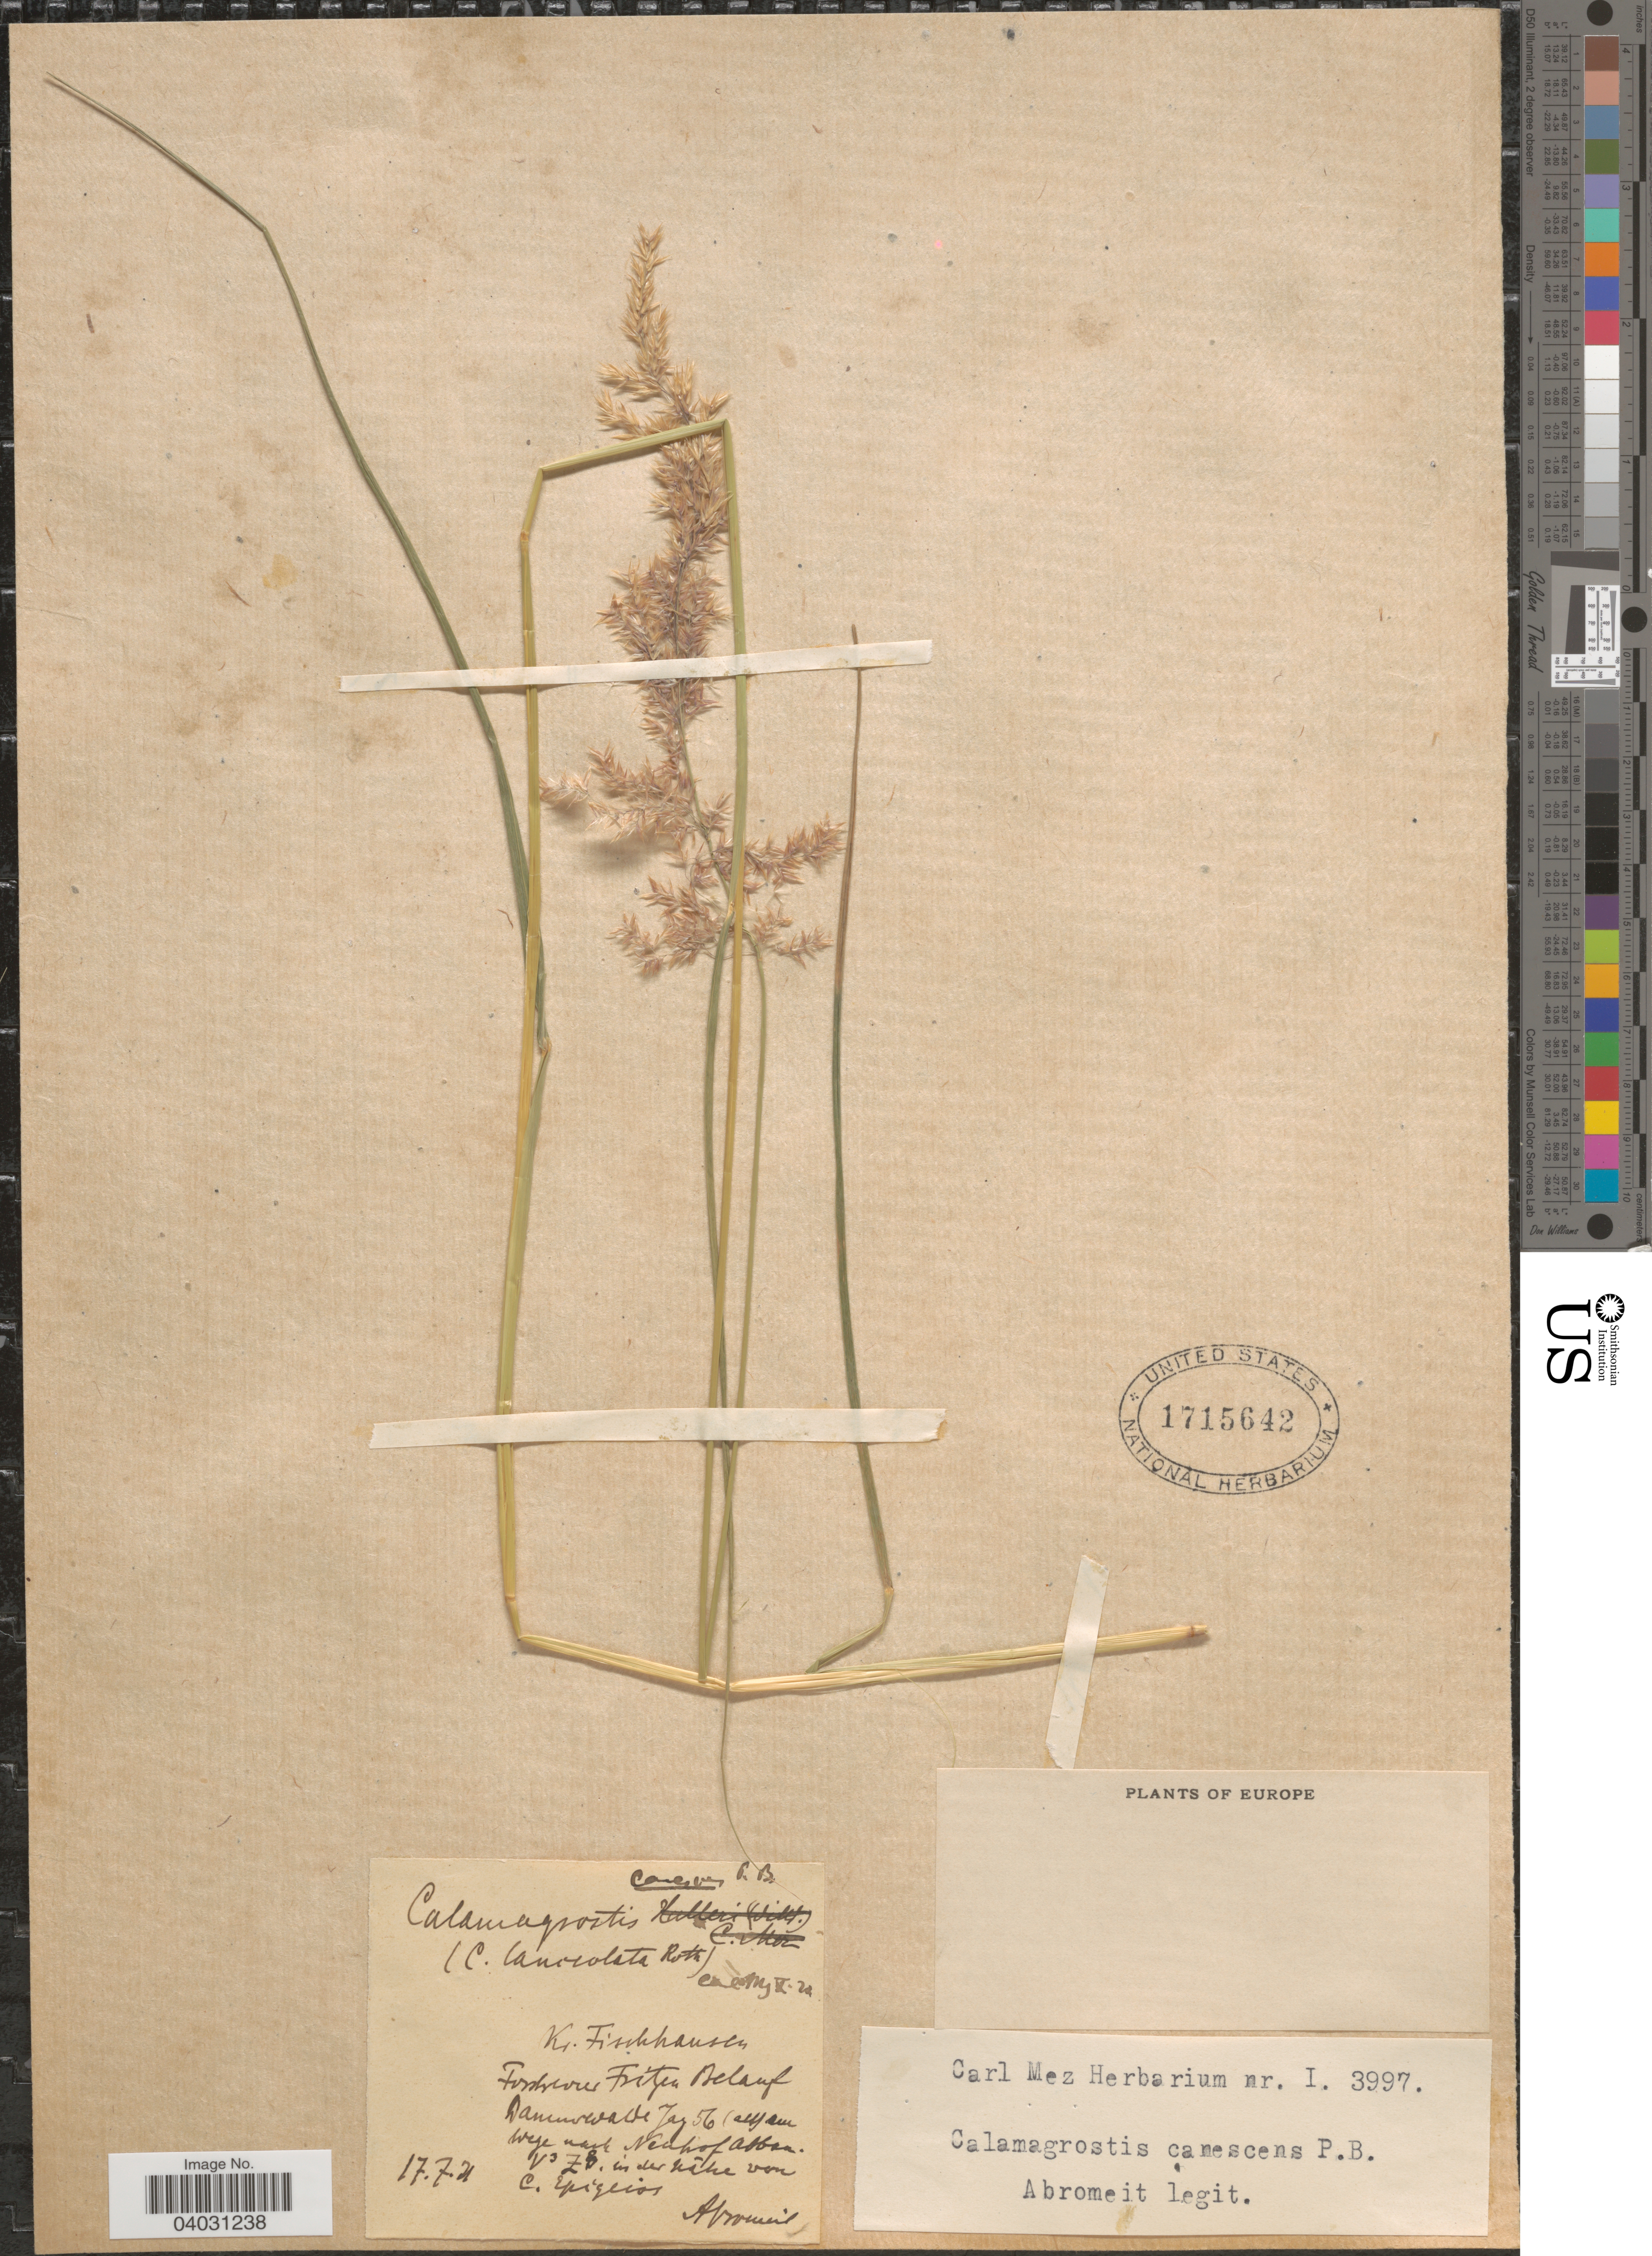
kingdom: Plantae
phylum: Tracheophyta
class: Liliopsida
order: Poales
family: Poaceae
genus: Calamagrostis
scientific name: Calamagrostis canescens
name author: (G.H. Weber) Roth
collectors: Abromeit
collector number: I.3997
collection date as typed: Transcribed d/m/y: 17/7/31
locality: Europe.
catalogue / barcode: US 1715642